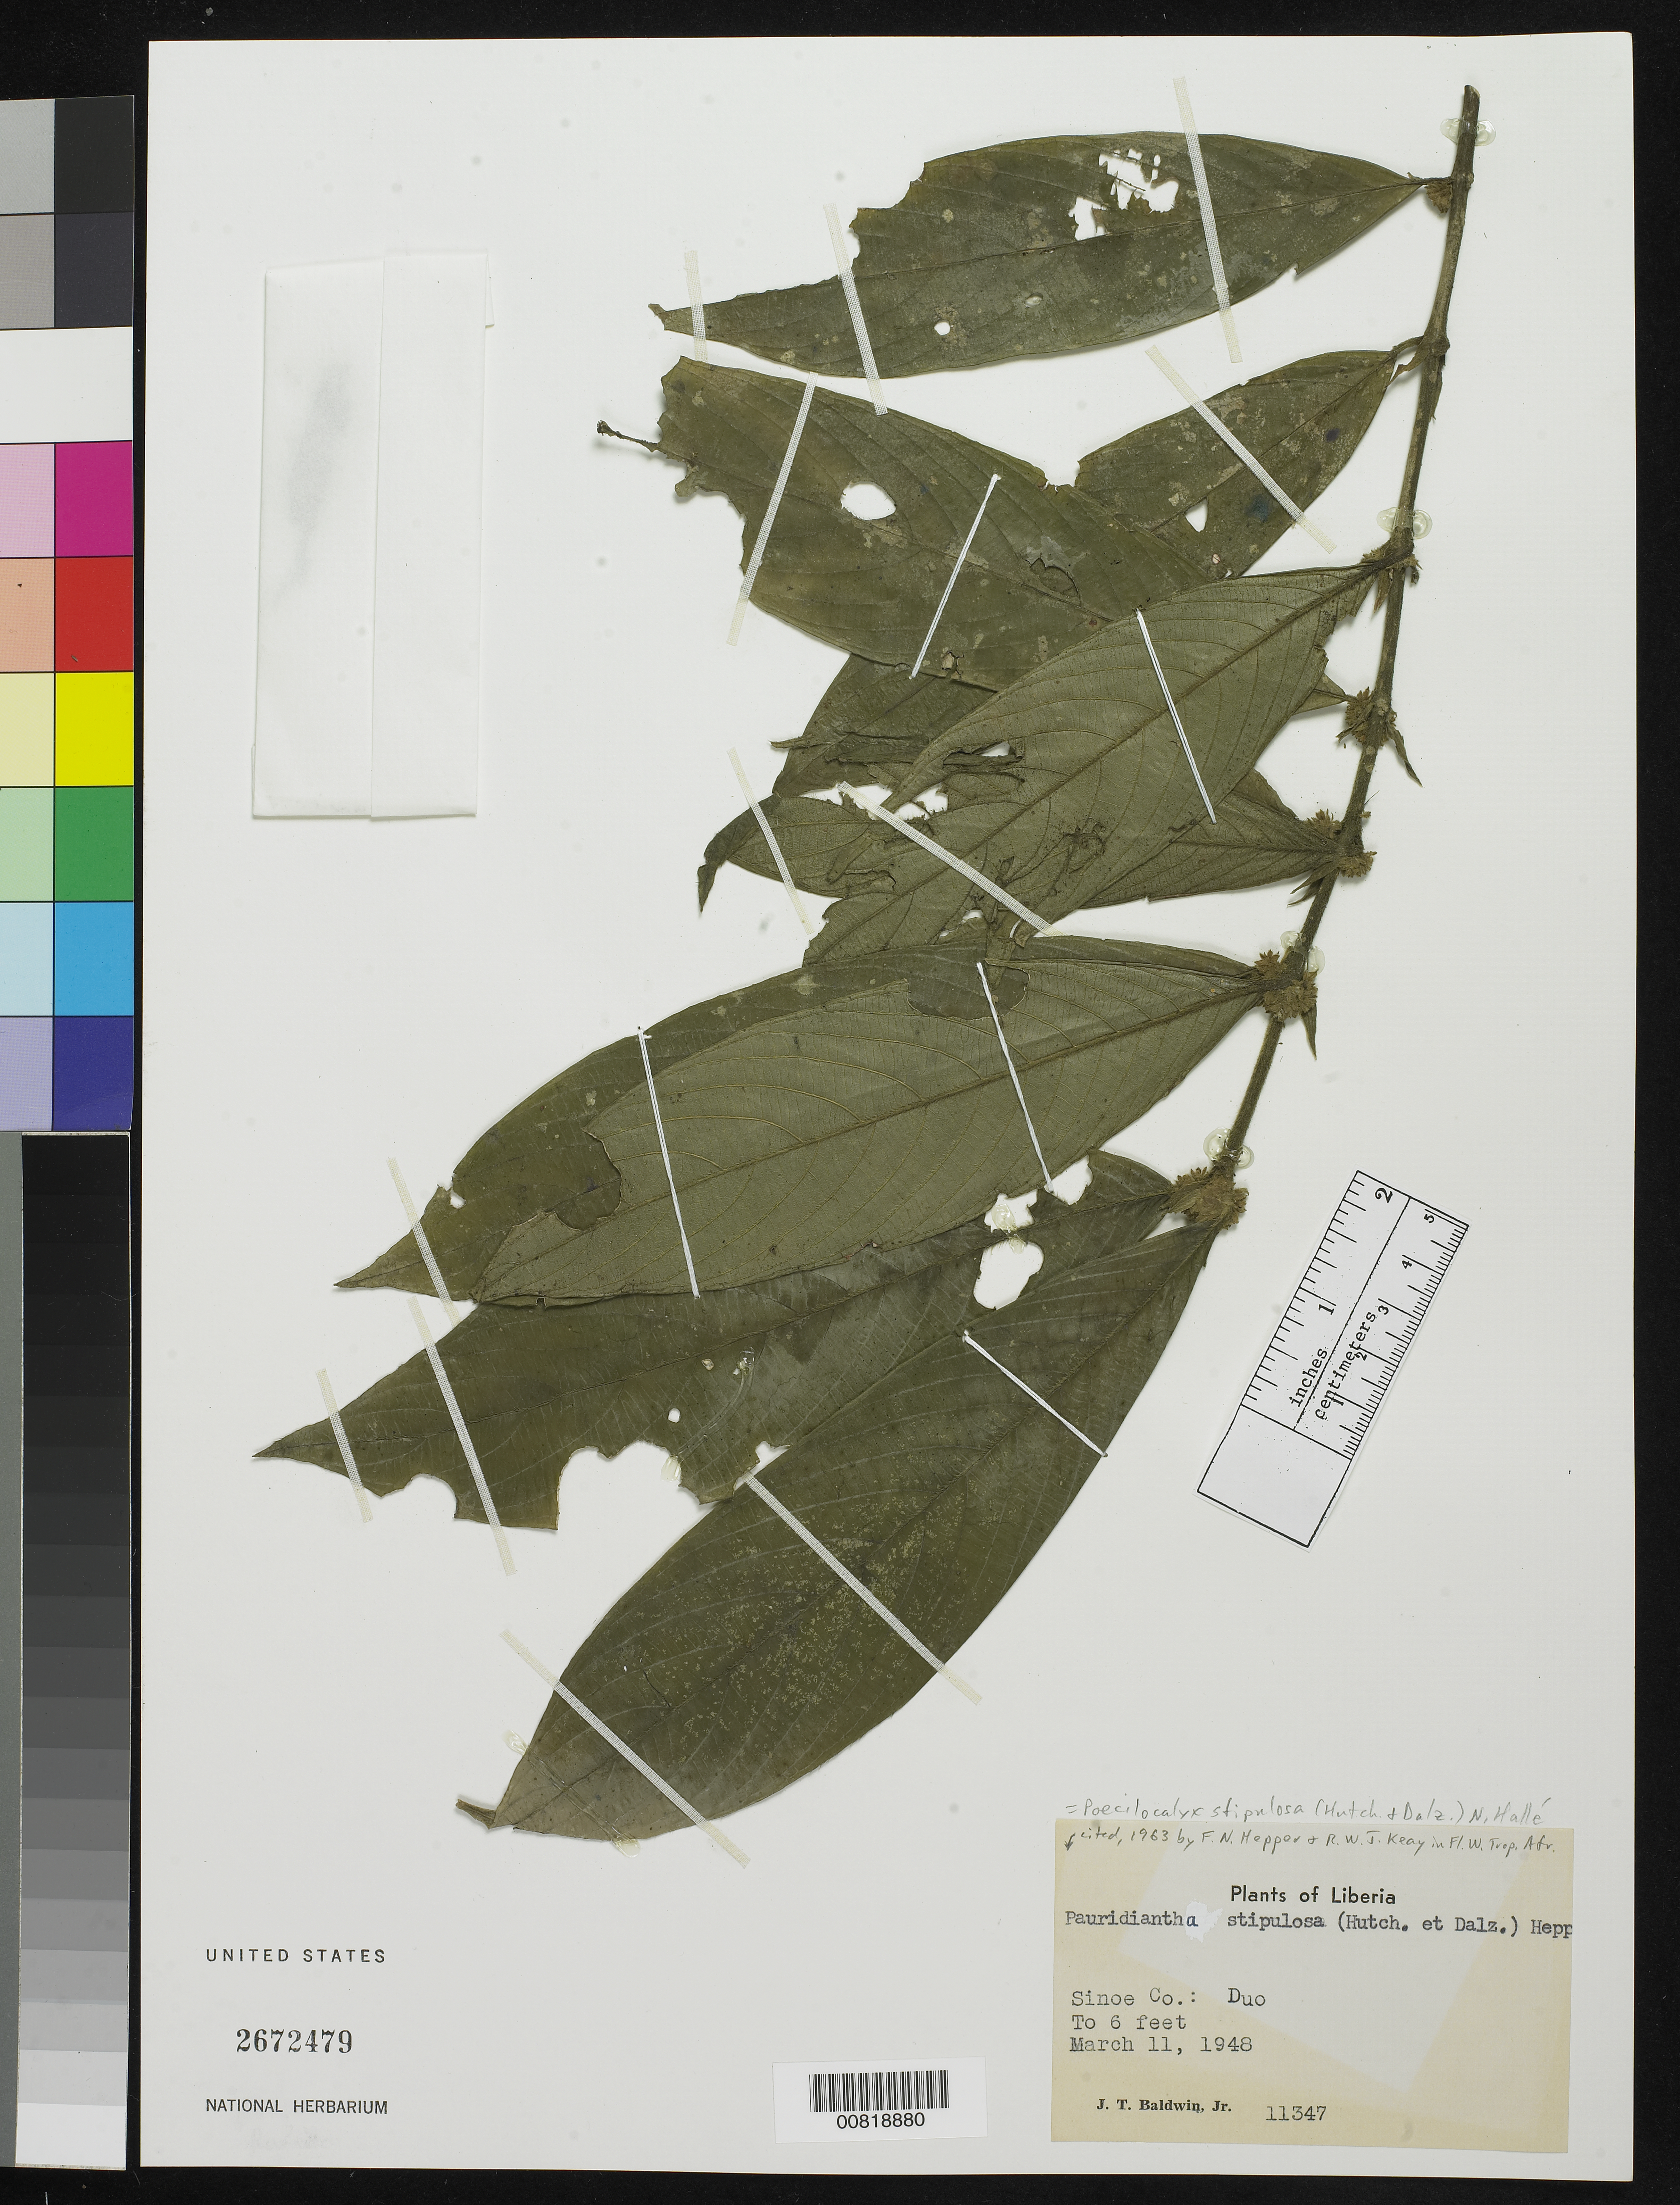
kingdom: Plantae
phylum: Tracheophyta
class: Magnoliopsida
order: Gentianales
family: Rubiaceae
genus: Poecilocalyx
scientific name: Poecilocalyx stipulosa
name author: (Hutch. & Dalzell) N. Hallé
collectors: J. T. Baldwin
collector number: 11347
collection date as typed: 11 Mar 1948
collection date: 1948-03-11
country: Liberia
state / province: Sinoe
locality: Duo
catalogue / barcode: US 2672479